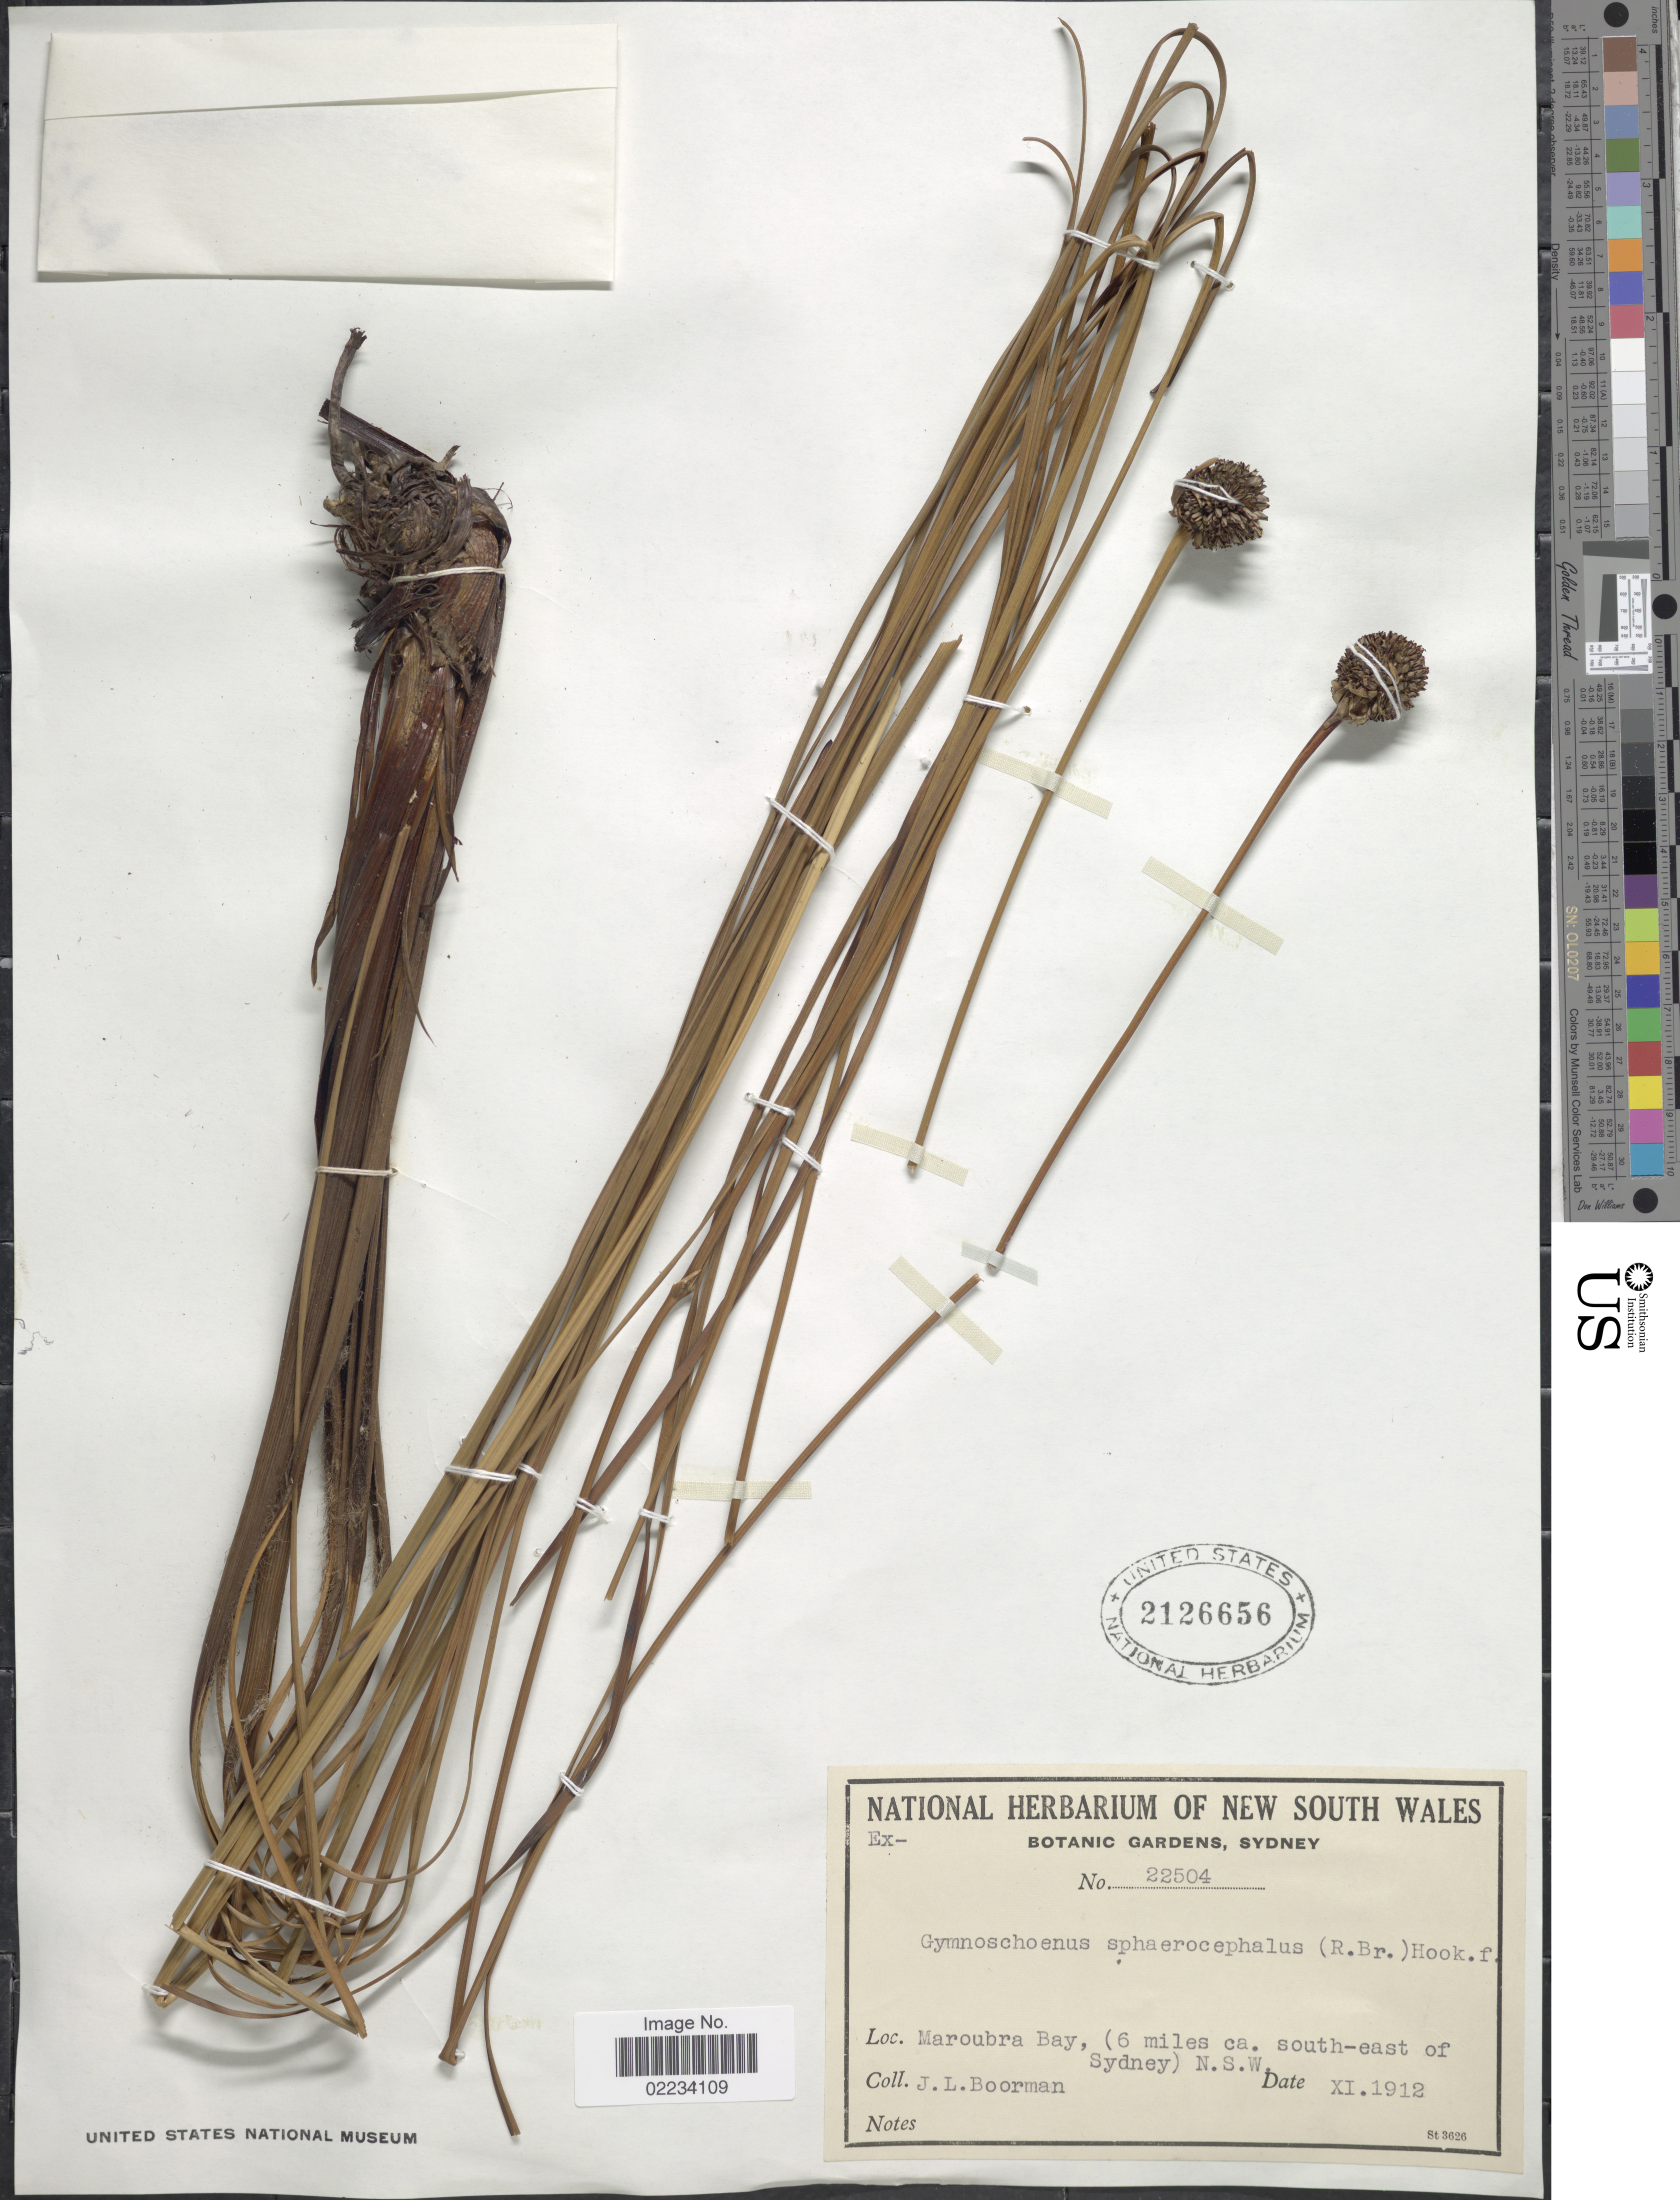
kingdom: Plantae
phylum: Tracheophyta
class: Liliopsida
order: Poales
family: Cyperaceae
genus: Gymnoschoenus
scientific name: Gymnoschoenus sphaerocephalus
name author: (R. Br.) Hook. f.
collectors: J. Boorman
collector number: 22504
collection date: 1912-11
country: Australia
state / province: New South Wales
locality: Maroubra Bay, (6 miles ca. south-east of Sydney)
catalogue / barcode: US 2126656